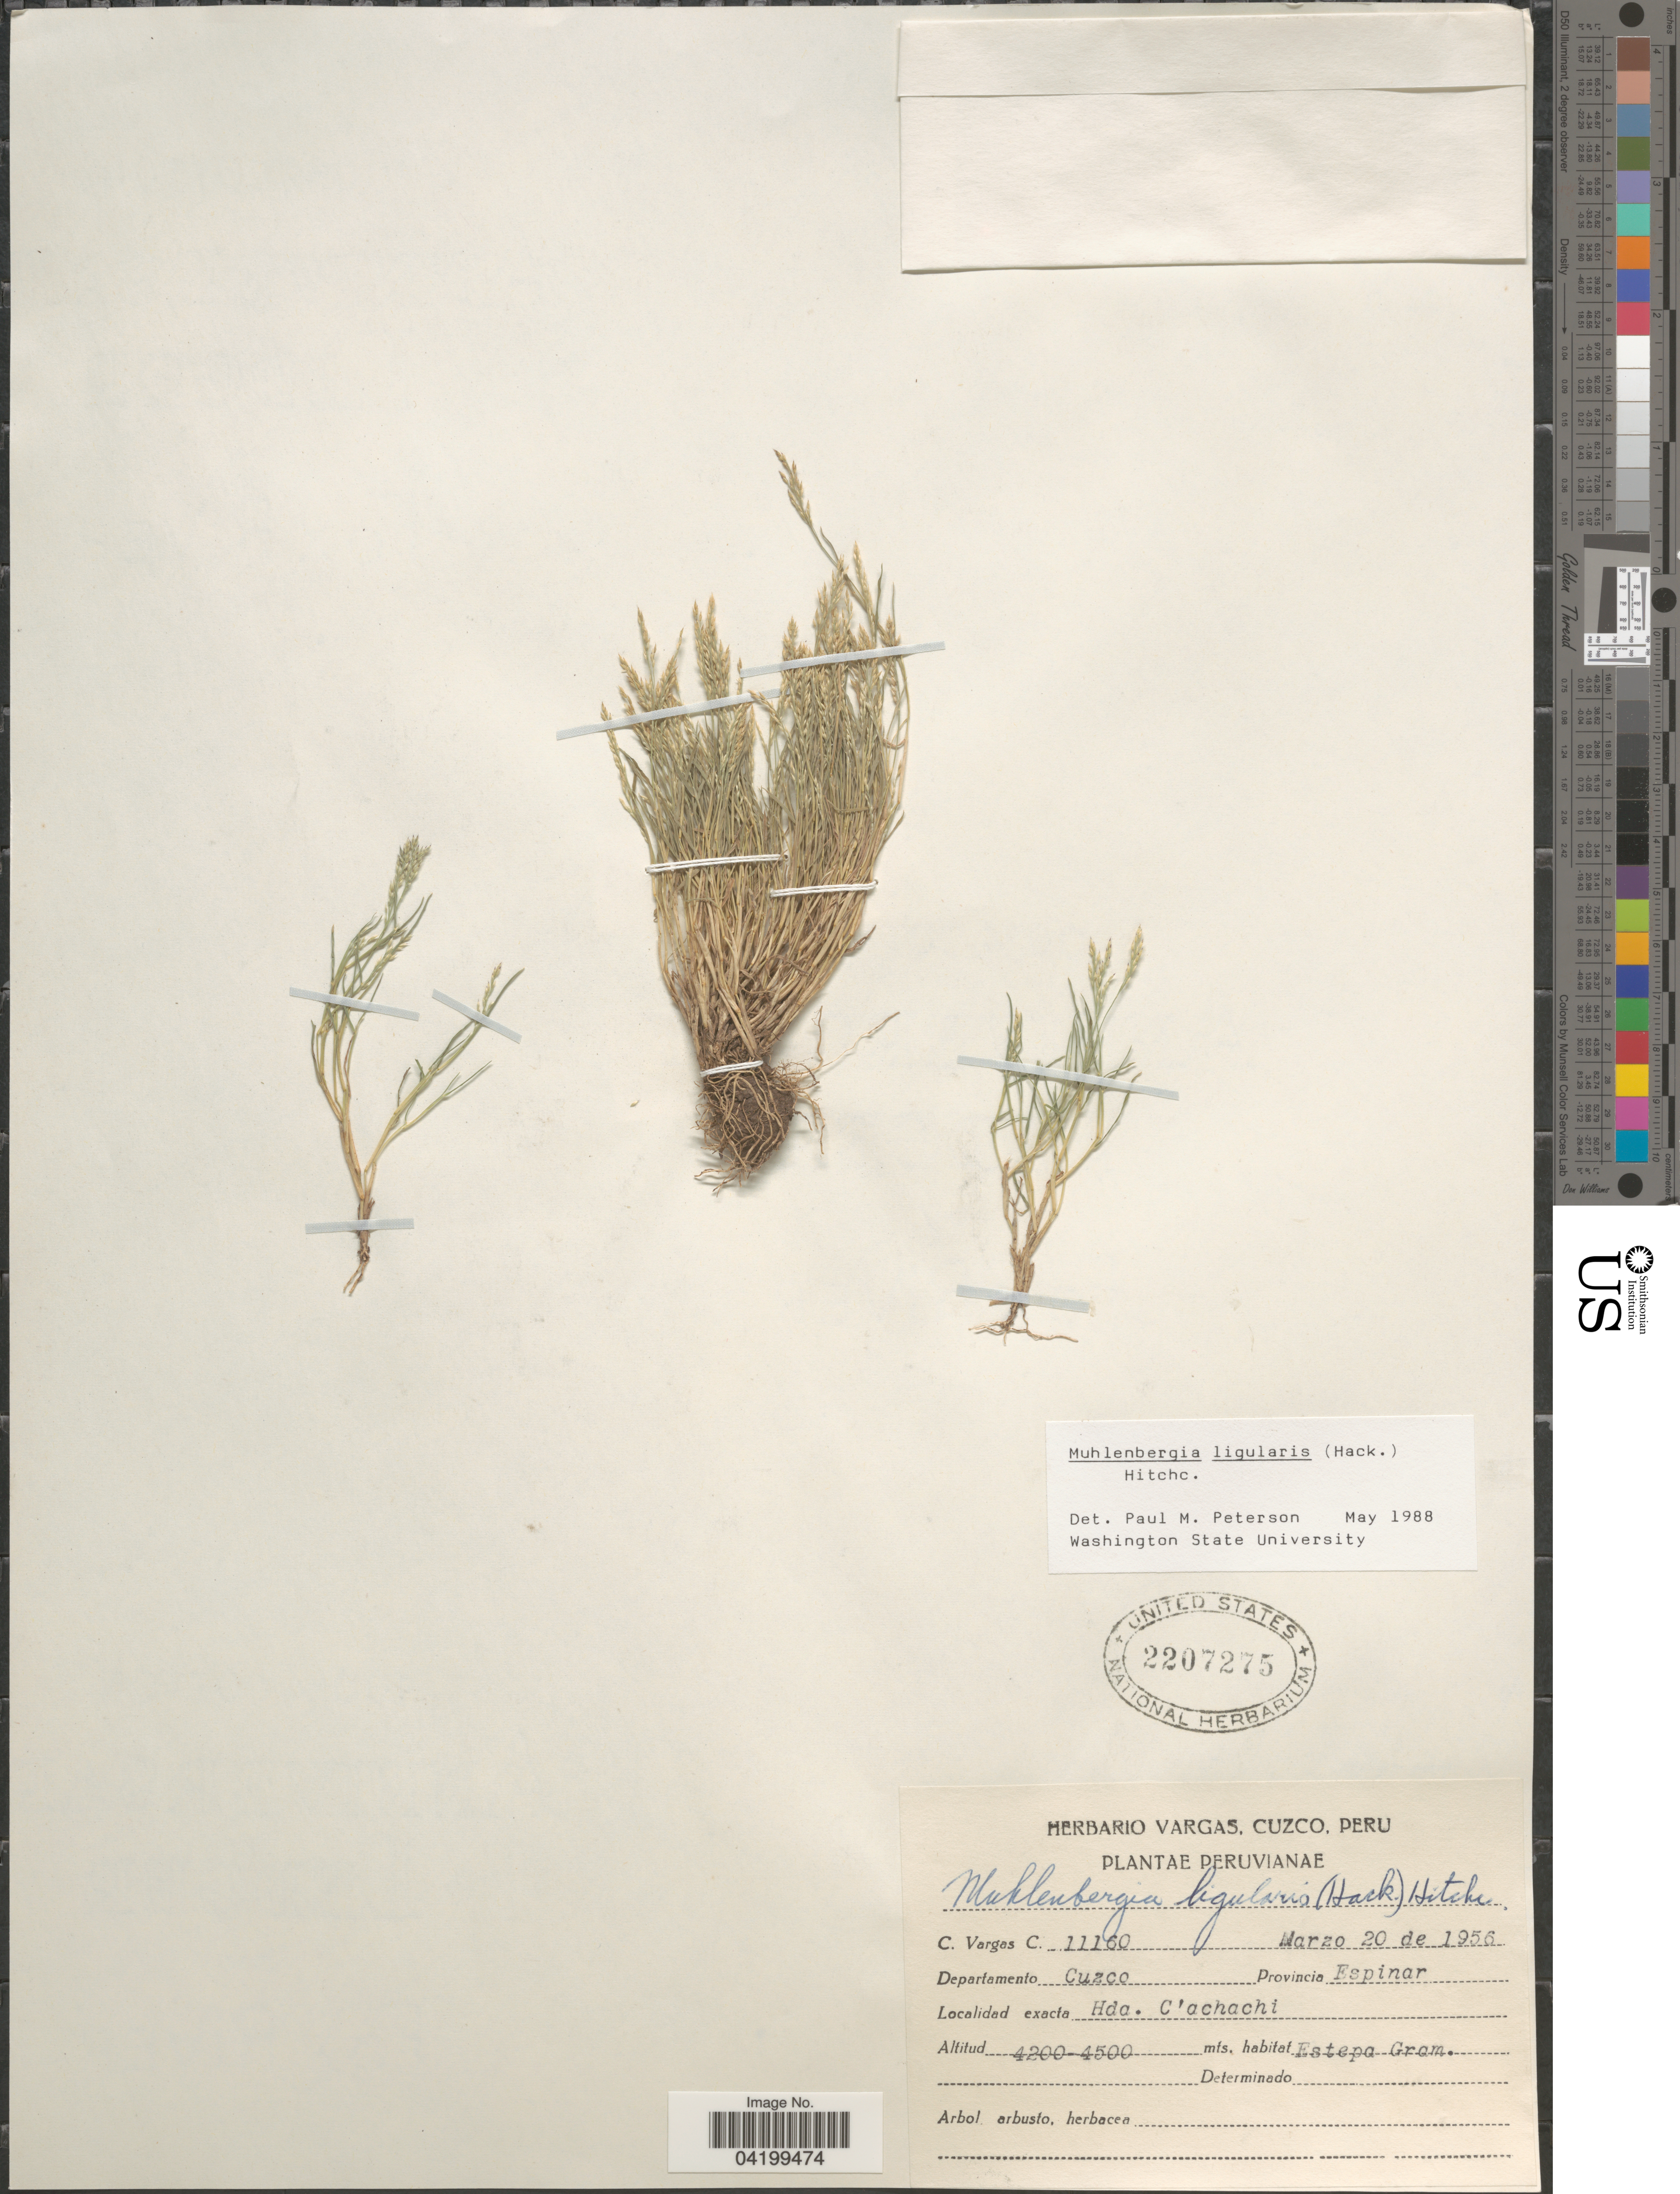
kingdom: Plantae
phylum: Tracheophyta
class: Liliopsida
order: Poales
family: Poaceae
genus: Muhlenbergia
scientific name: Muhlenbergia ligularis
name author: (Hack.) Hitchc.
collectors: C. Vargas Calderón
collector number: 11160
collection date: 1956-03-20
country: Peru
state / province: Cusco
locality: Departamento Cuzco. Provincia Espinar. Hda. C'achachi.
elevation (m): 4200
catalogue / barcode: US 2207275